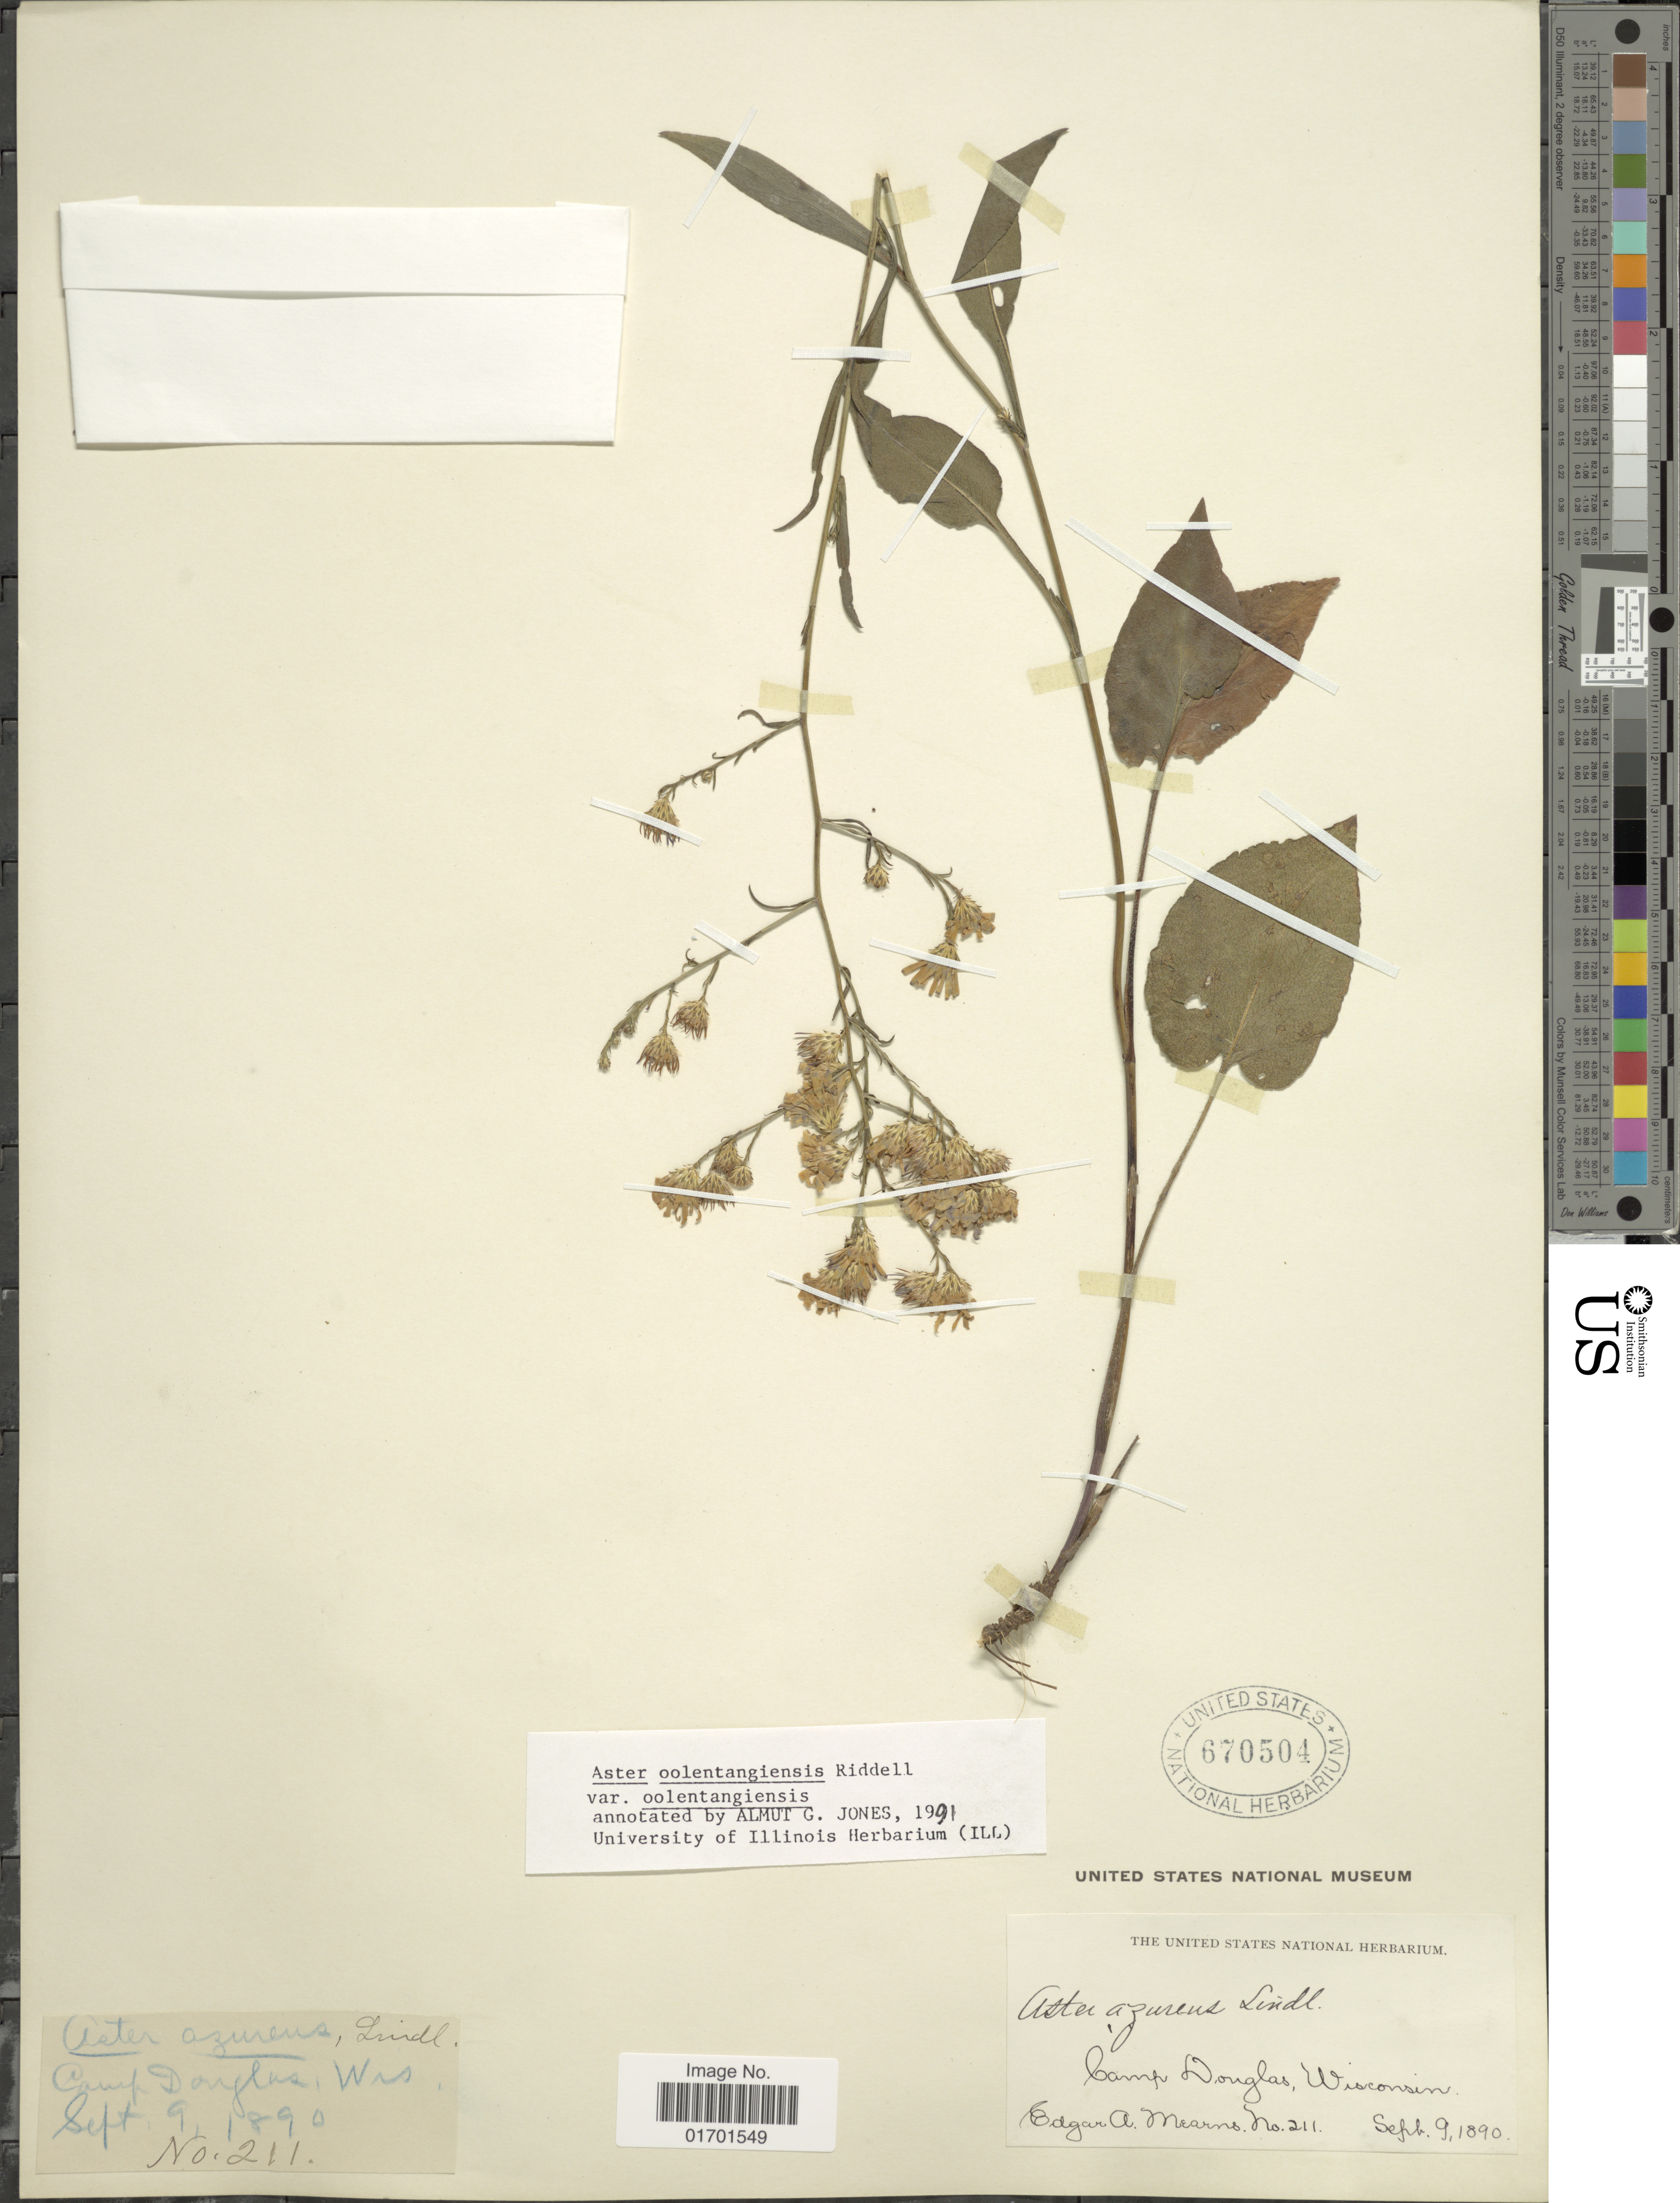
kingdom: Plantae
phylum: Tracheophyta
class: Magnoliopsida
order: Asterales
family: Asteraceae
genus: Symphyotrichum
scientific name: Symphyotrichum oolentangiense var. oolentangiense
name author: G.L. Nesom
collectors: E. A. Mearns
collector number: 211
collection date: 1890-09-09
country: United States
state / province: Wisconsin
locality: Camp Douglas.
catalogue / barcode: US 670504